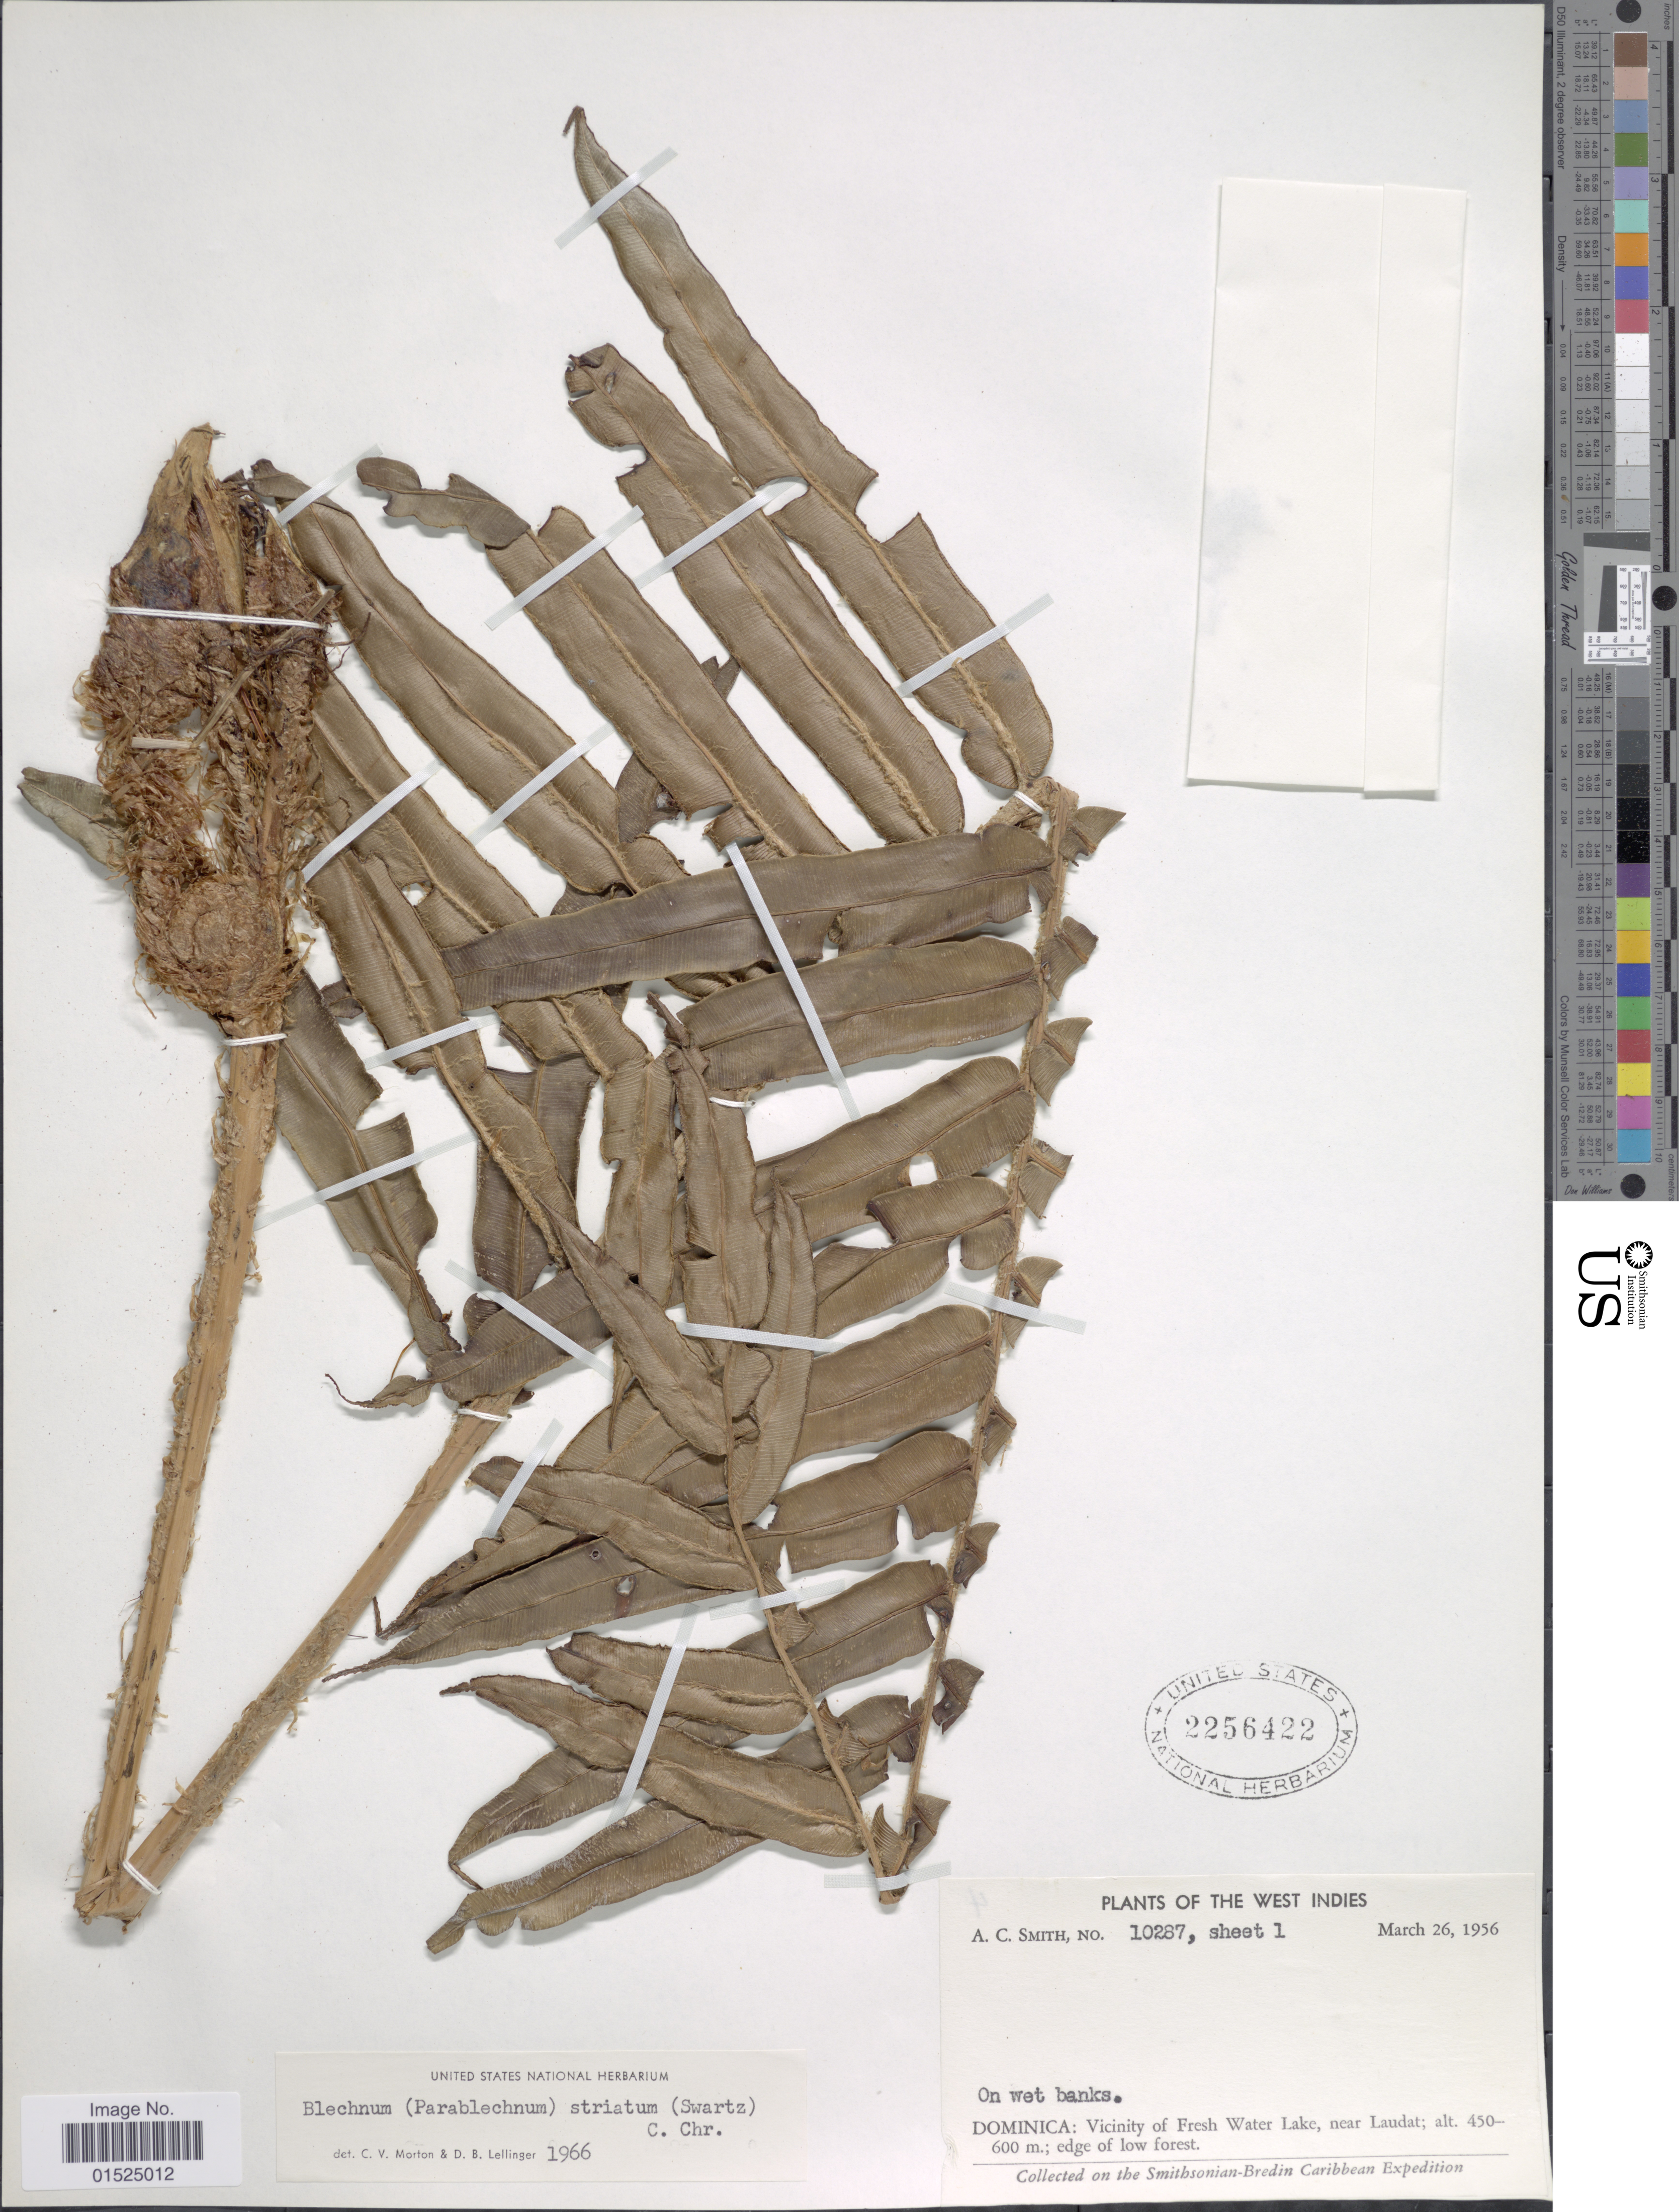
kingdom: Plantae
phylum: Tracheophyta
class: Polypodiopsida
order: Polypodiales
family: Blechnaceae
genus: Blechnum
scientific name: Blechnum ryanii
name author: Hieron.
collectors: A. C. Smith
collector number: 10287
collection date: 1956-03-26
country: Dominica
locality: West Indies, Vicinity of Fresh Water Lake, near Laudat, edge of low forest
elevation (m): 450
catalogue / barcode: US 2256422